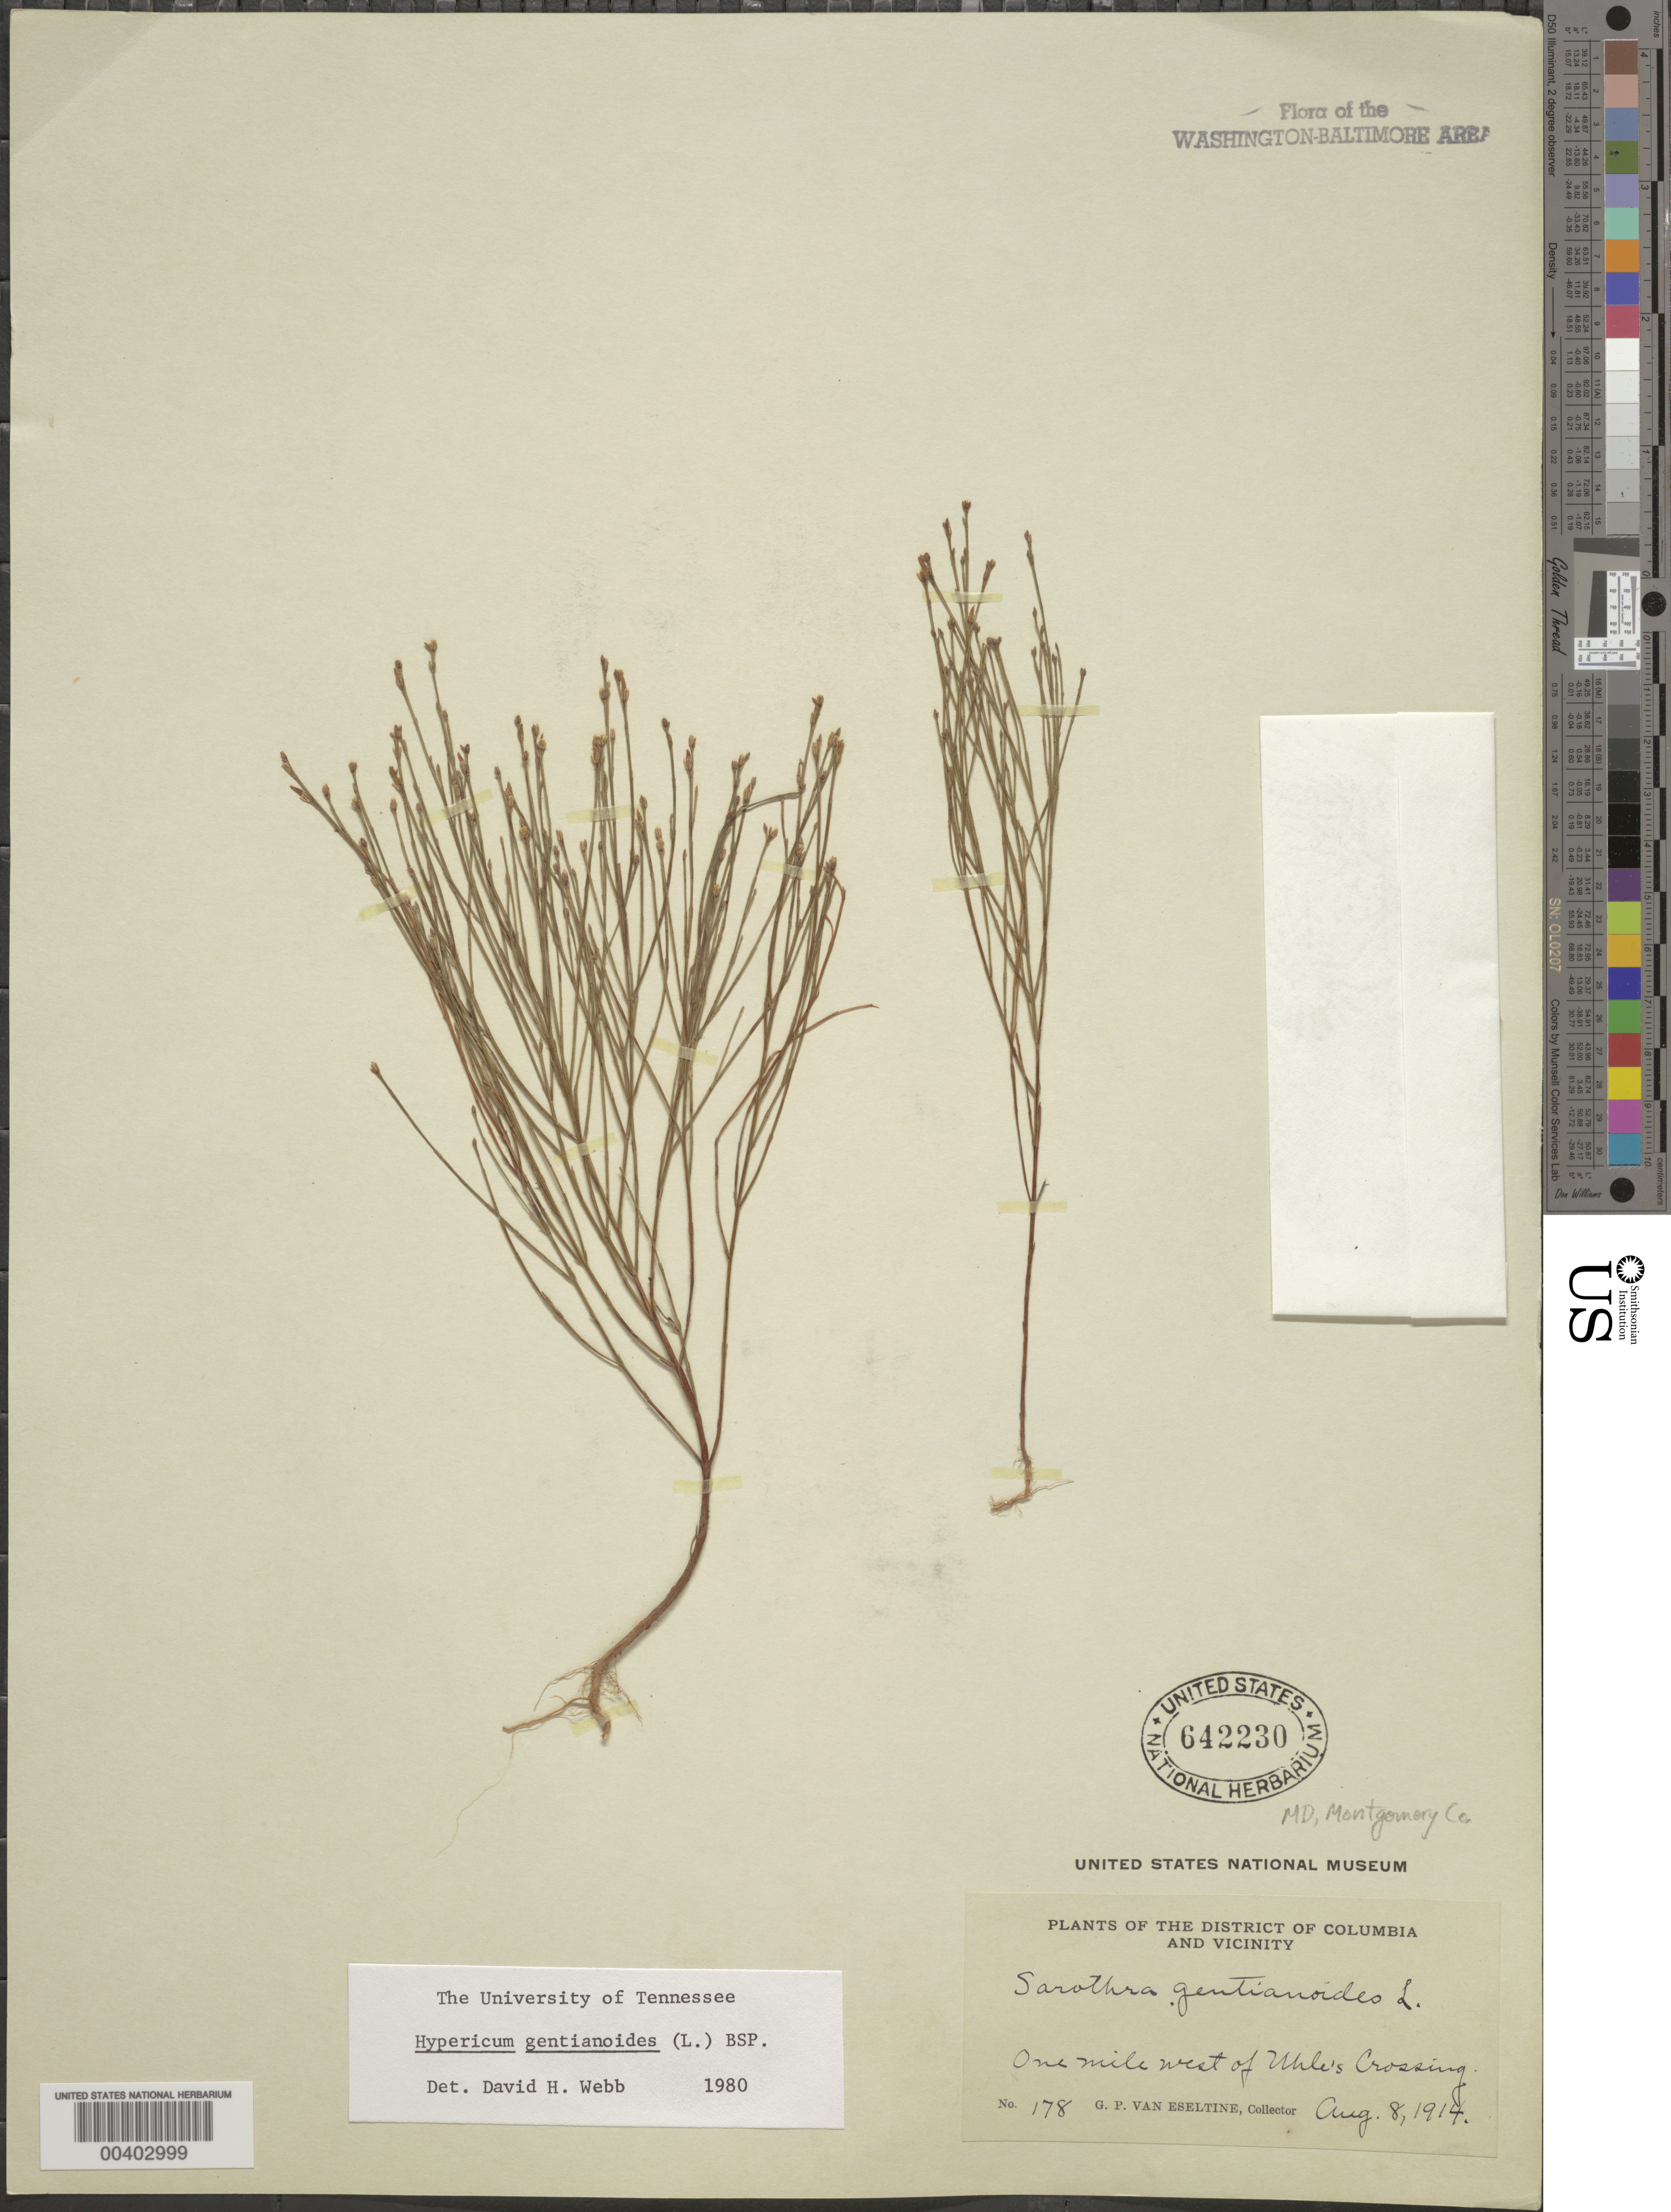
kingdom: Plantae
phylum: Tracheophyta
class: Magnoliopsida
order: Malpighiales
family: Hypericaceae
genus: Hypericum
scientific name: Hypericum gentianoides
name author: (L.) Britton, Stearns & Poggenb.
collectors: G. P. Van Eseltine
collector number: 178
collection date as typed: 08 Aug 1914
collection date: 1914-08-08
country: United States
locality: West of Uhles Crossing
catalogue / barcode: US 642230